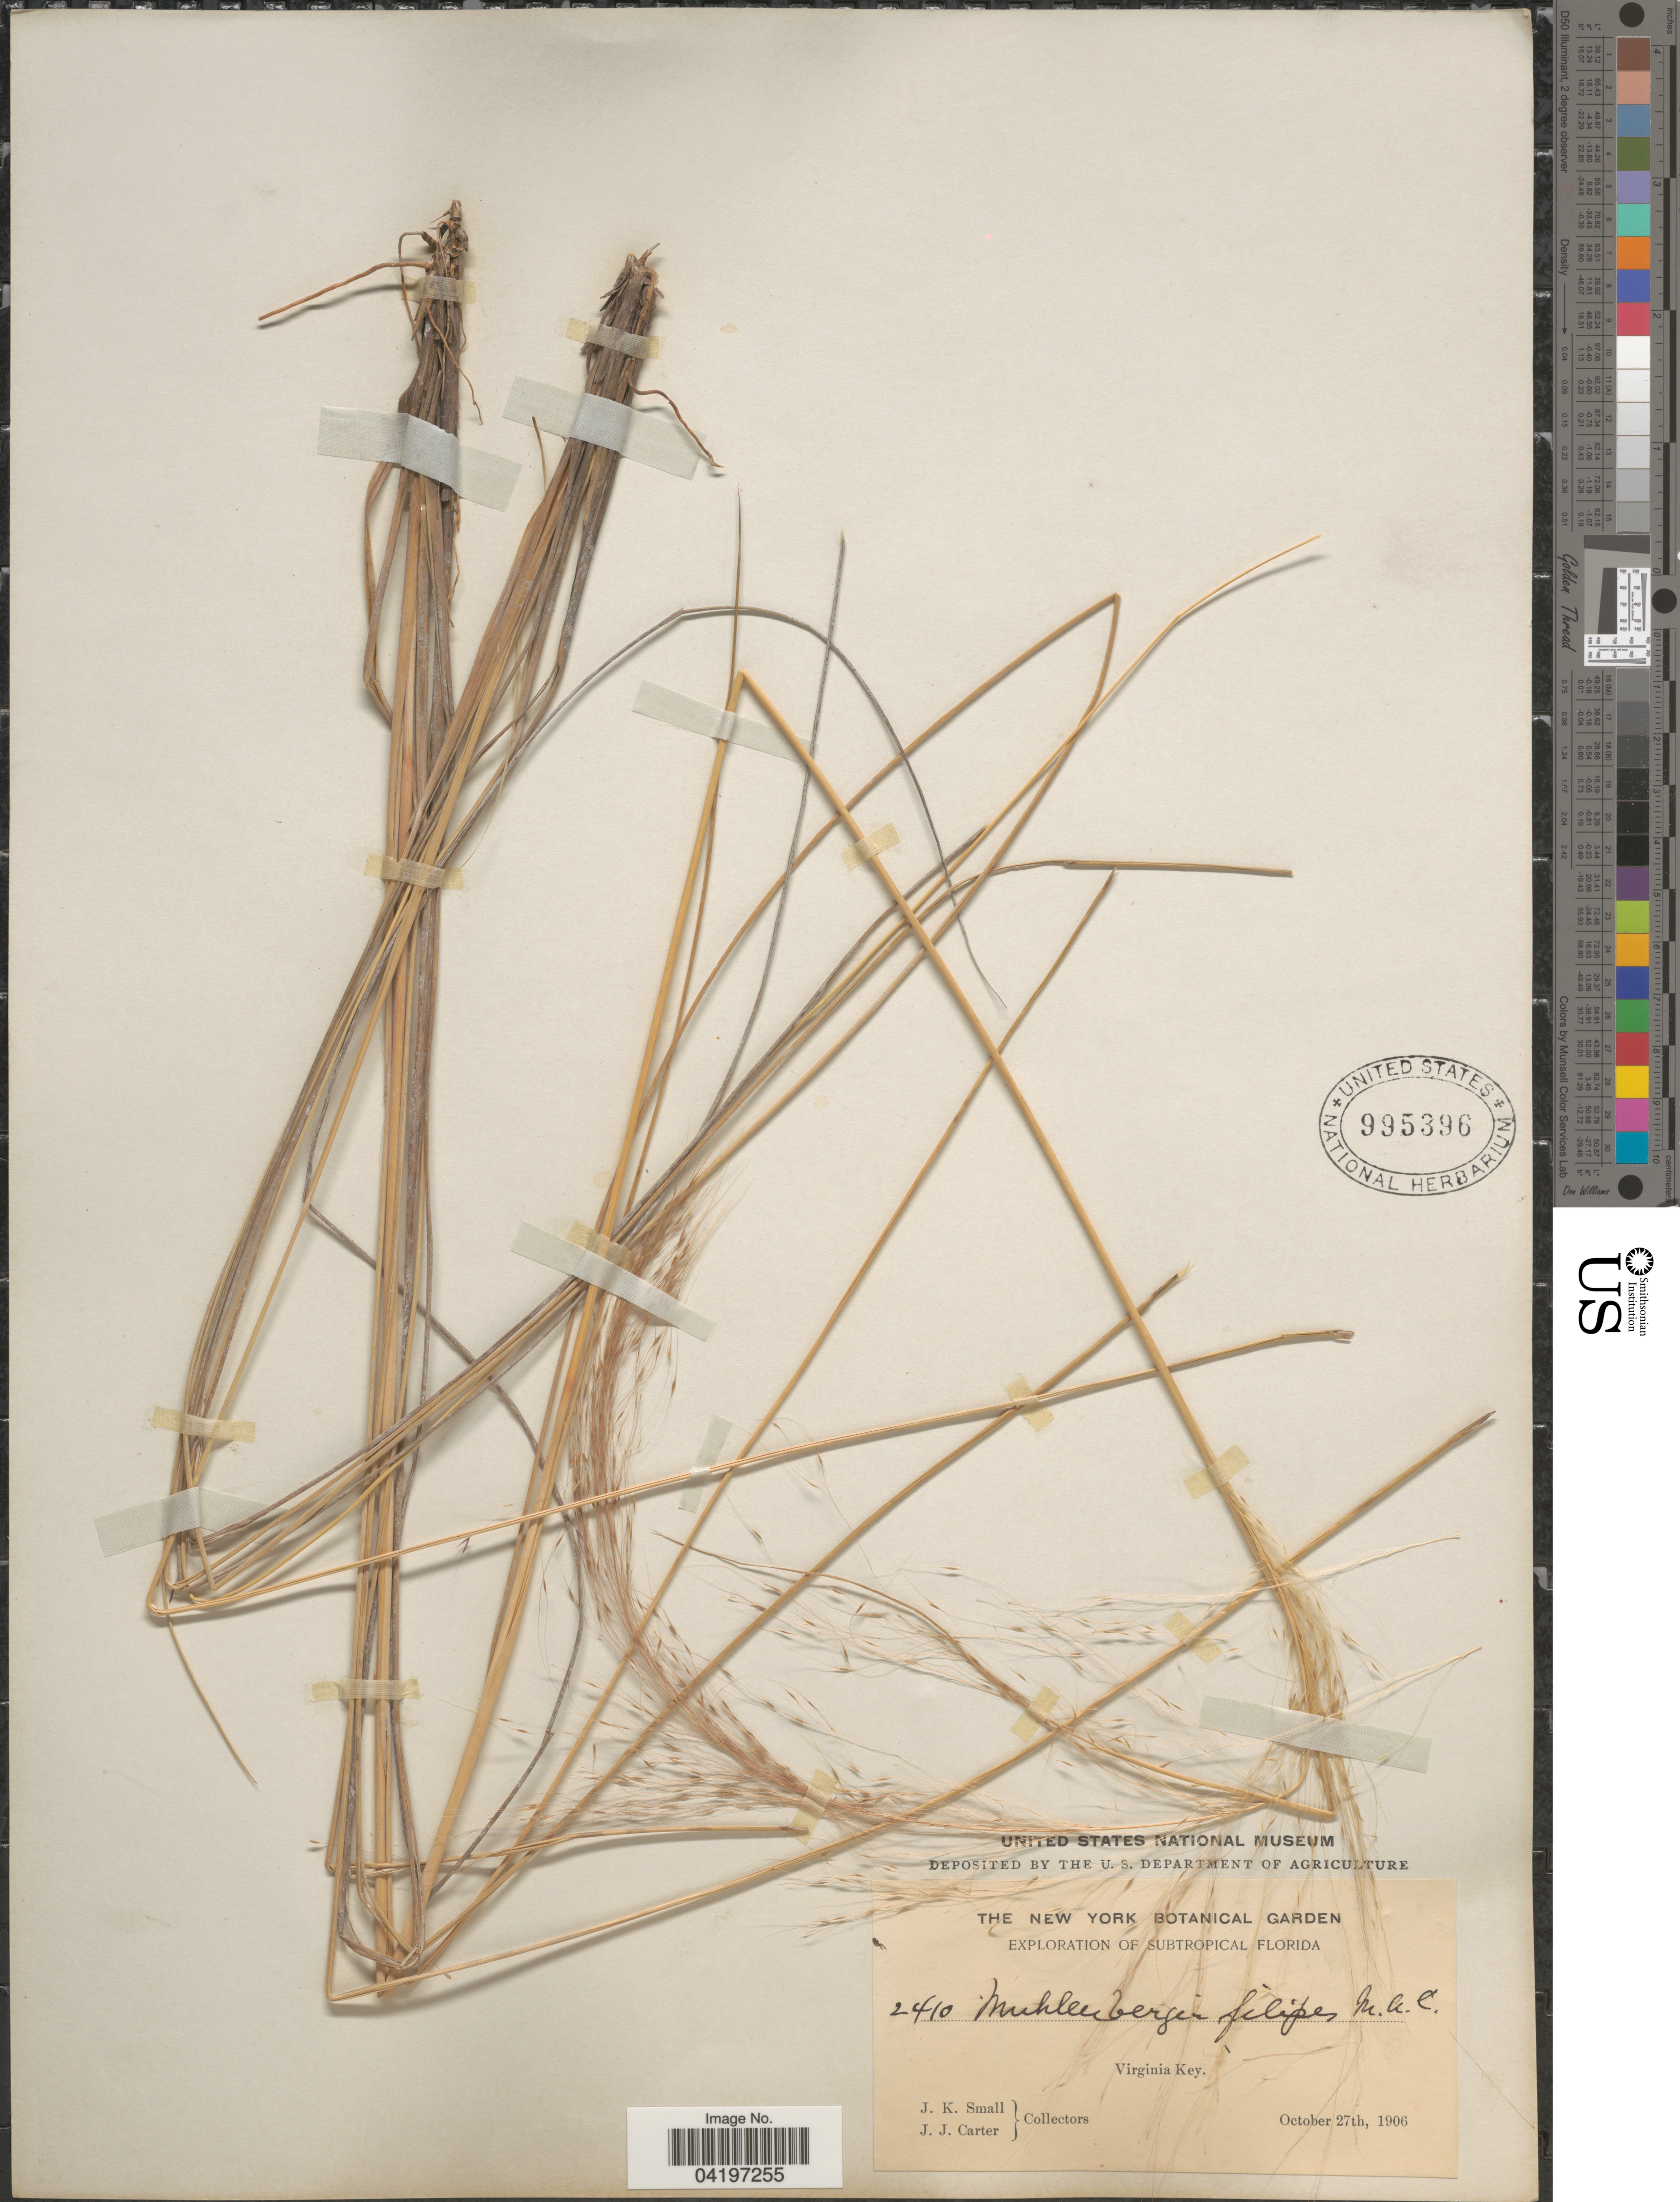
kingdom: Plantae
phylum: Tracheophyta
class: Liliopsida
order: Poales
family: Poaceae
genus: Muhlenbergia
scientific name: Muhlenbergia sericea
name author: (Michx.) P.M. Peterson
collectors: J. K. Small & J. Carter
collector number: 2410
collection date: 1906-10-27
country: United States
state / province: Florida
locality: Exploration of Subtropical Florida. Virginia Key.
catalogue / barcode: US 995396